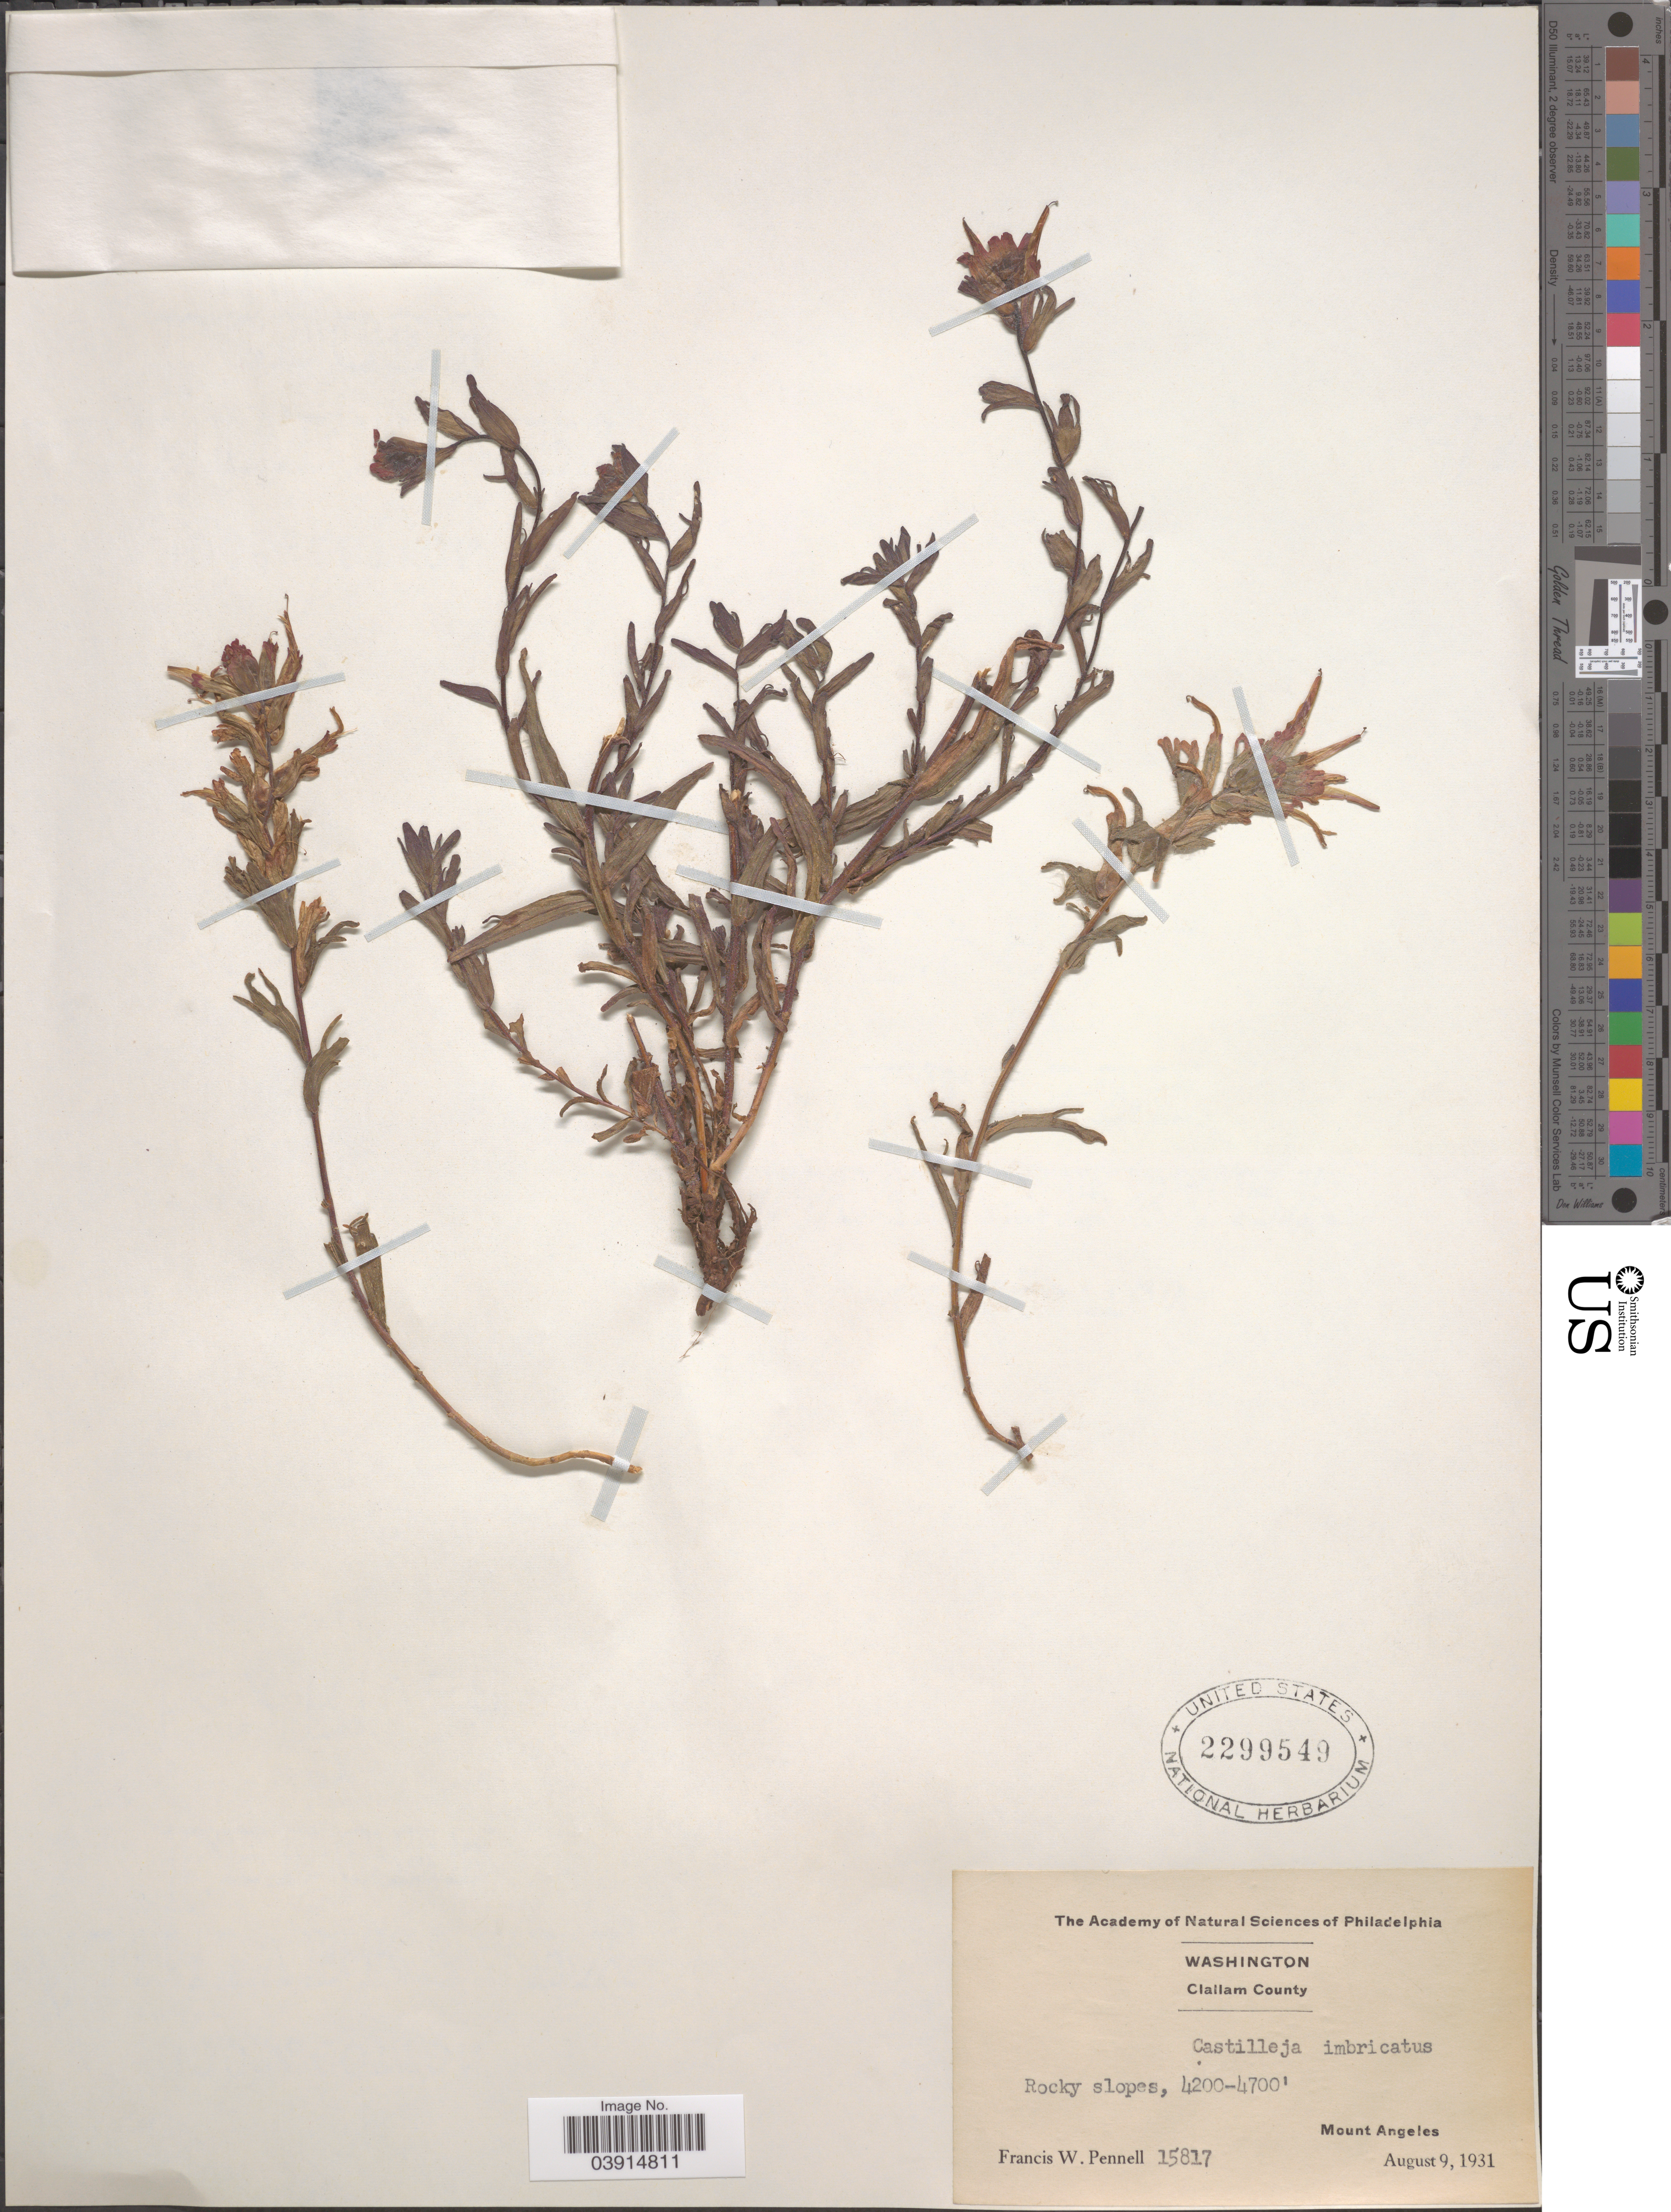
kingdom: Plantae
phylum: Tracheophyta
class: Magnoliopsida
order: Lamiales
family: Orobanchaceae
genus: Castilleja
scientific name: Castilleja sp.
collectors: F. W. Pennell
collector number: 15817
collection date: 1931-08-09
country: United States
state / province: Washington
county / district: Clallam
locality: Clallam County. Rocky slope. Mount Angeles.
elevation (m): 1280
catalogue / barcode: US 2299549